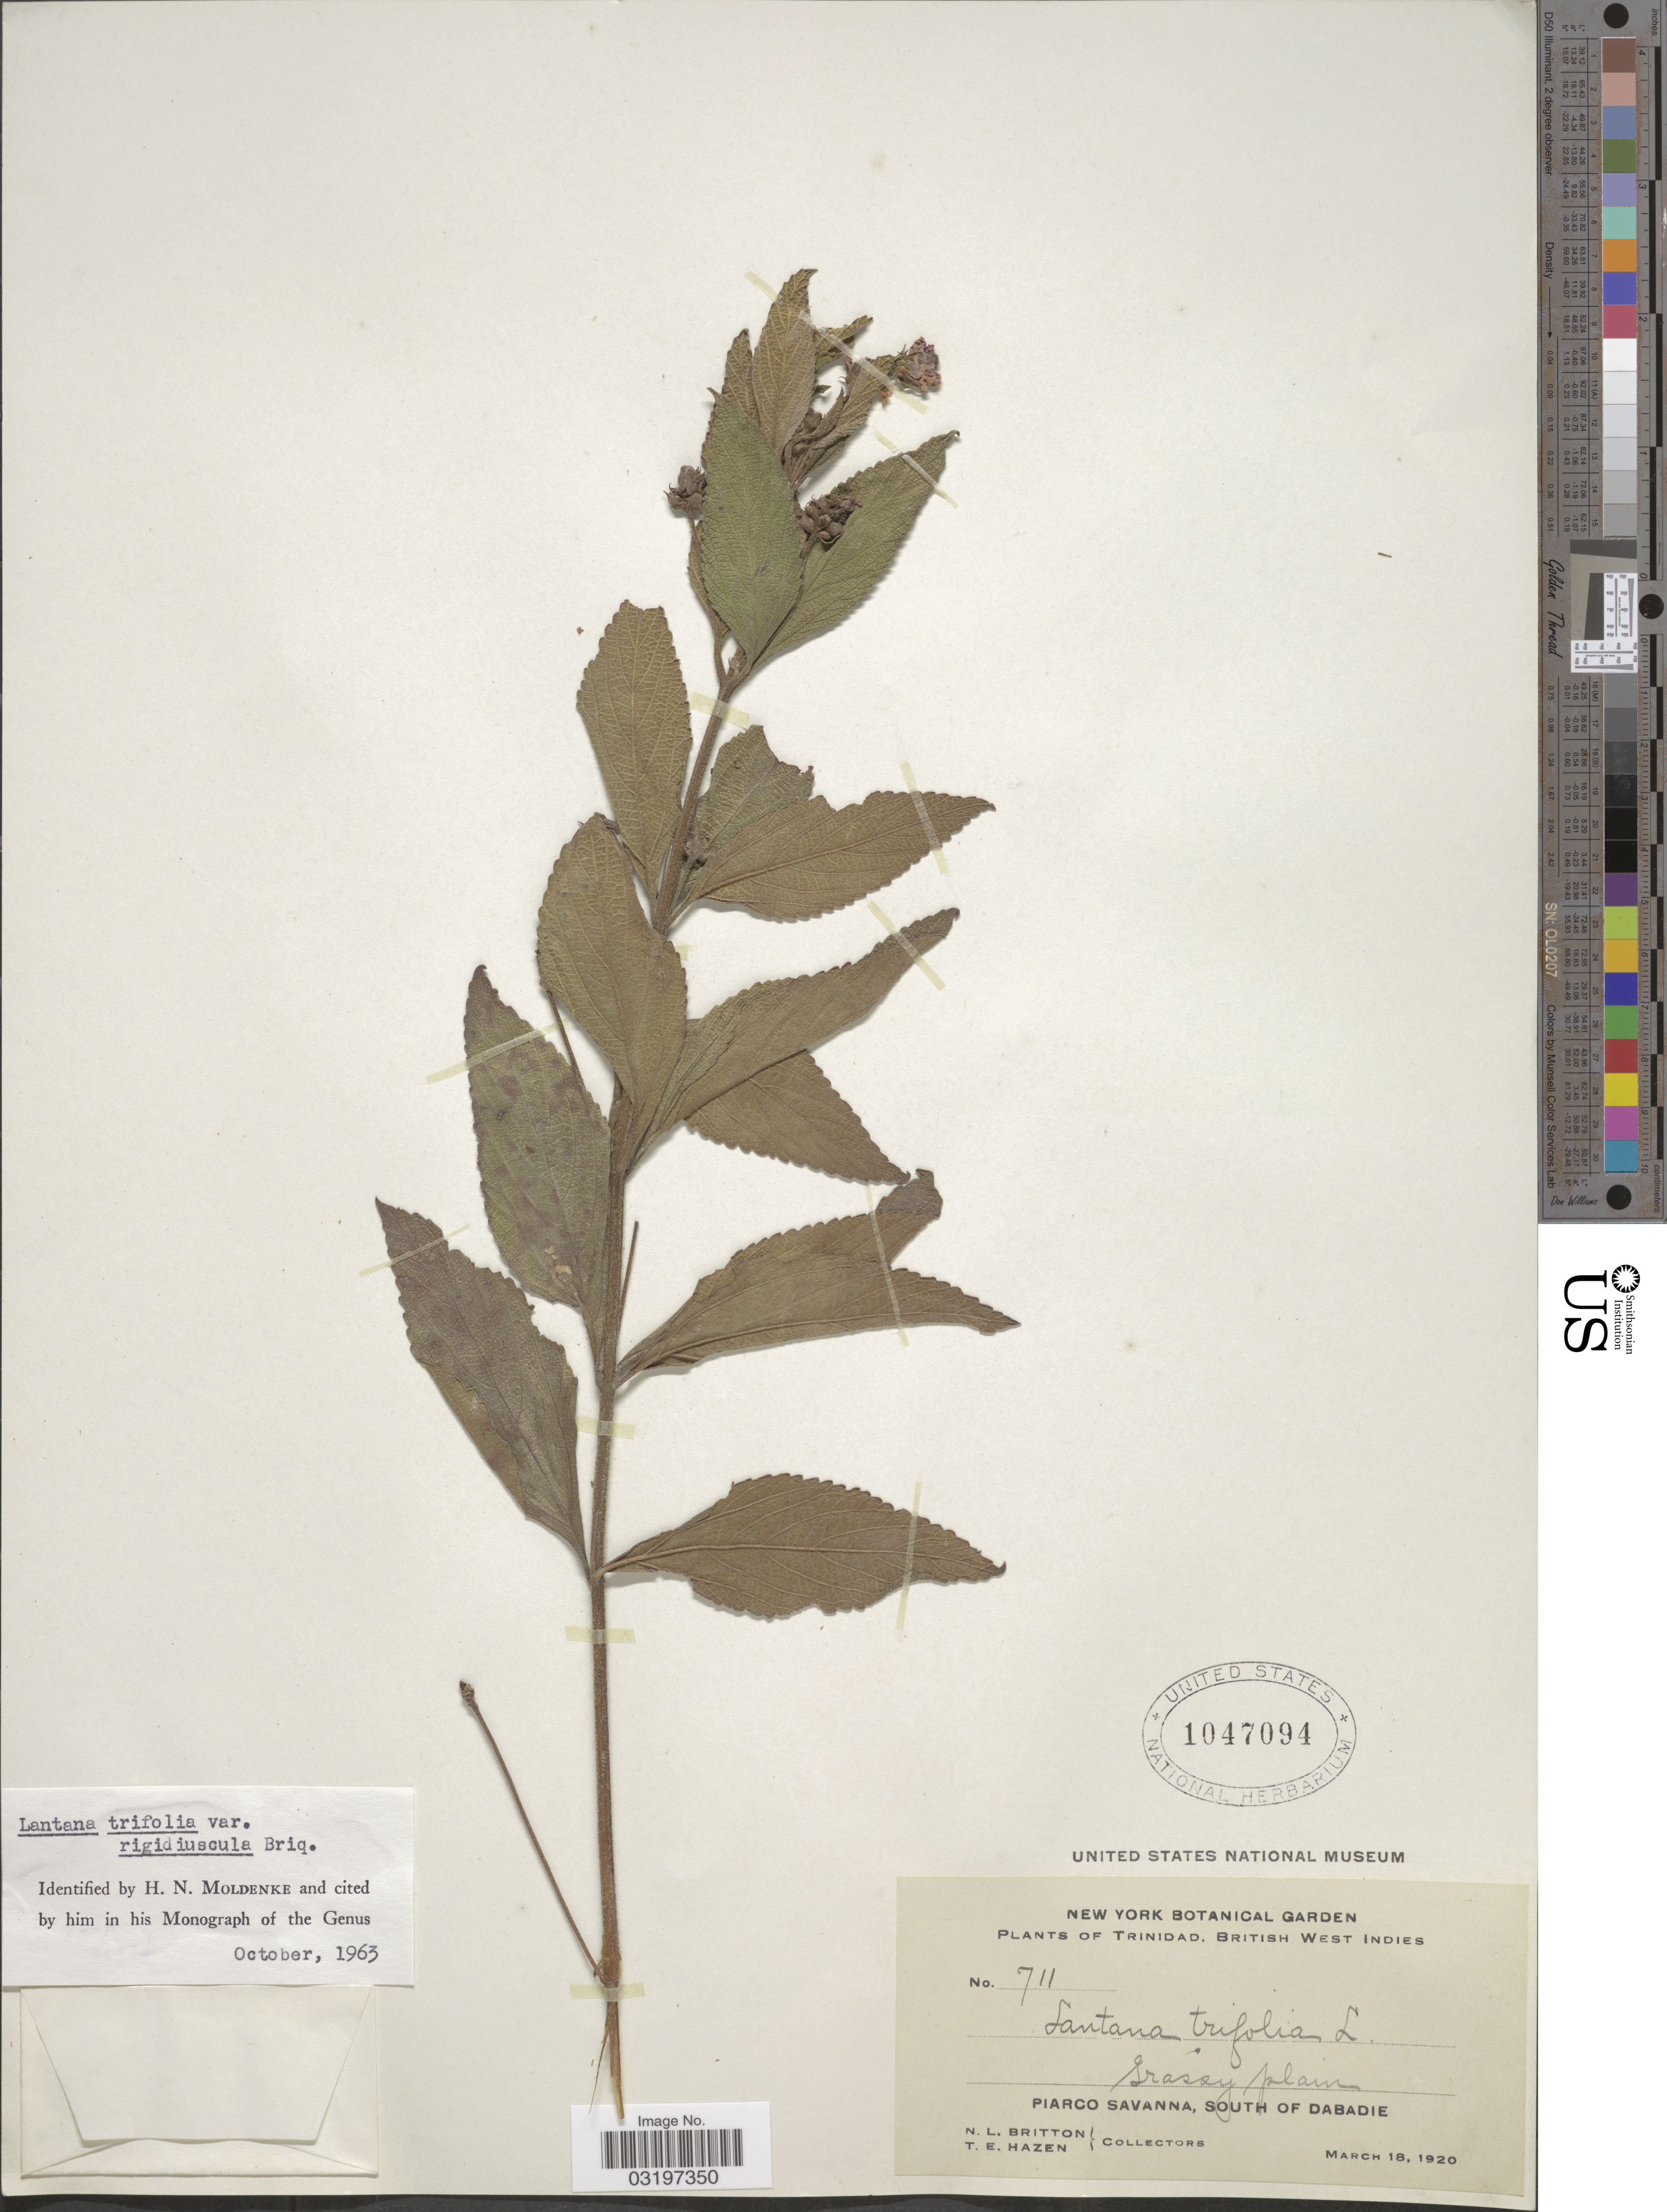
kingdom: Plantae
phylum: Tracheophyta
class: Magnoliopsida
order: Lamiales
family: Verbenaceae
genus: Lantana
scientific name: Lantana trifolia var. rigidiuscula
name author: Briq.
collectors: N. Britton & T. E. Hazen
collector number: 711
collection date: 1920-03-18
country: Trinidad and Tobago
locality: Trinidad, British West Indies. Piarco Savanna, south of Dabadie.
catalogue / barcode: US 1047094